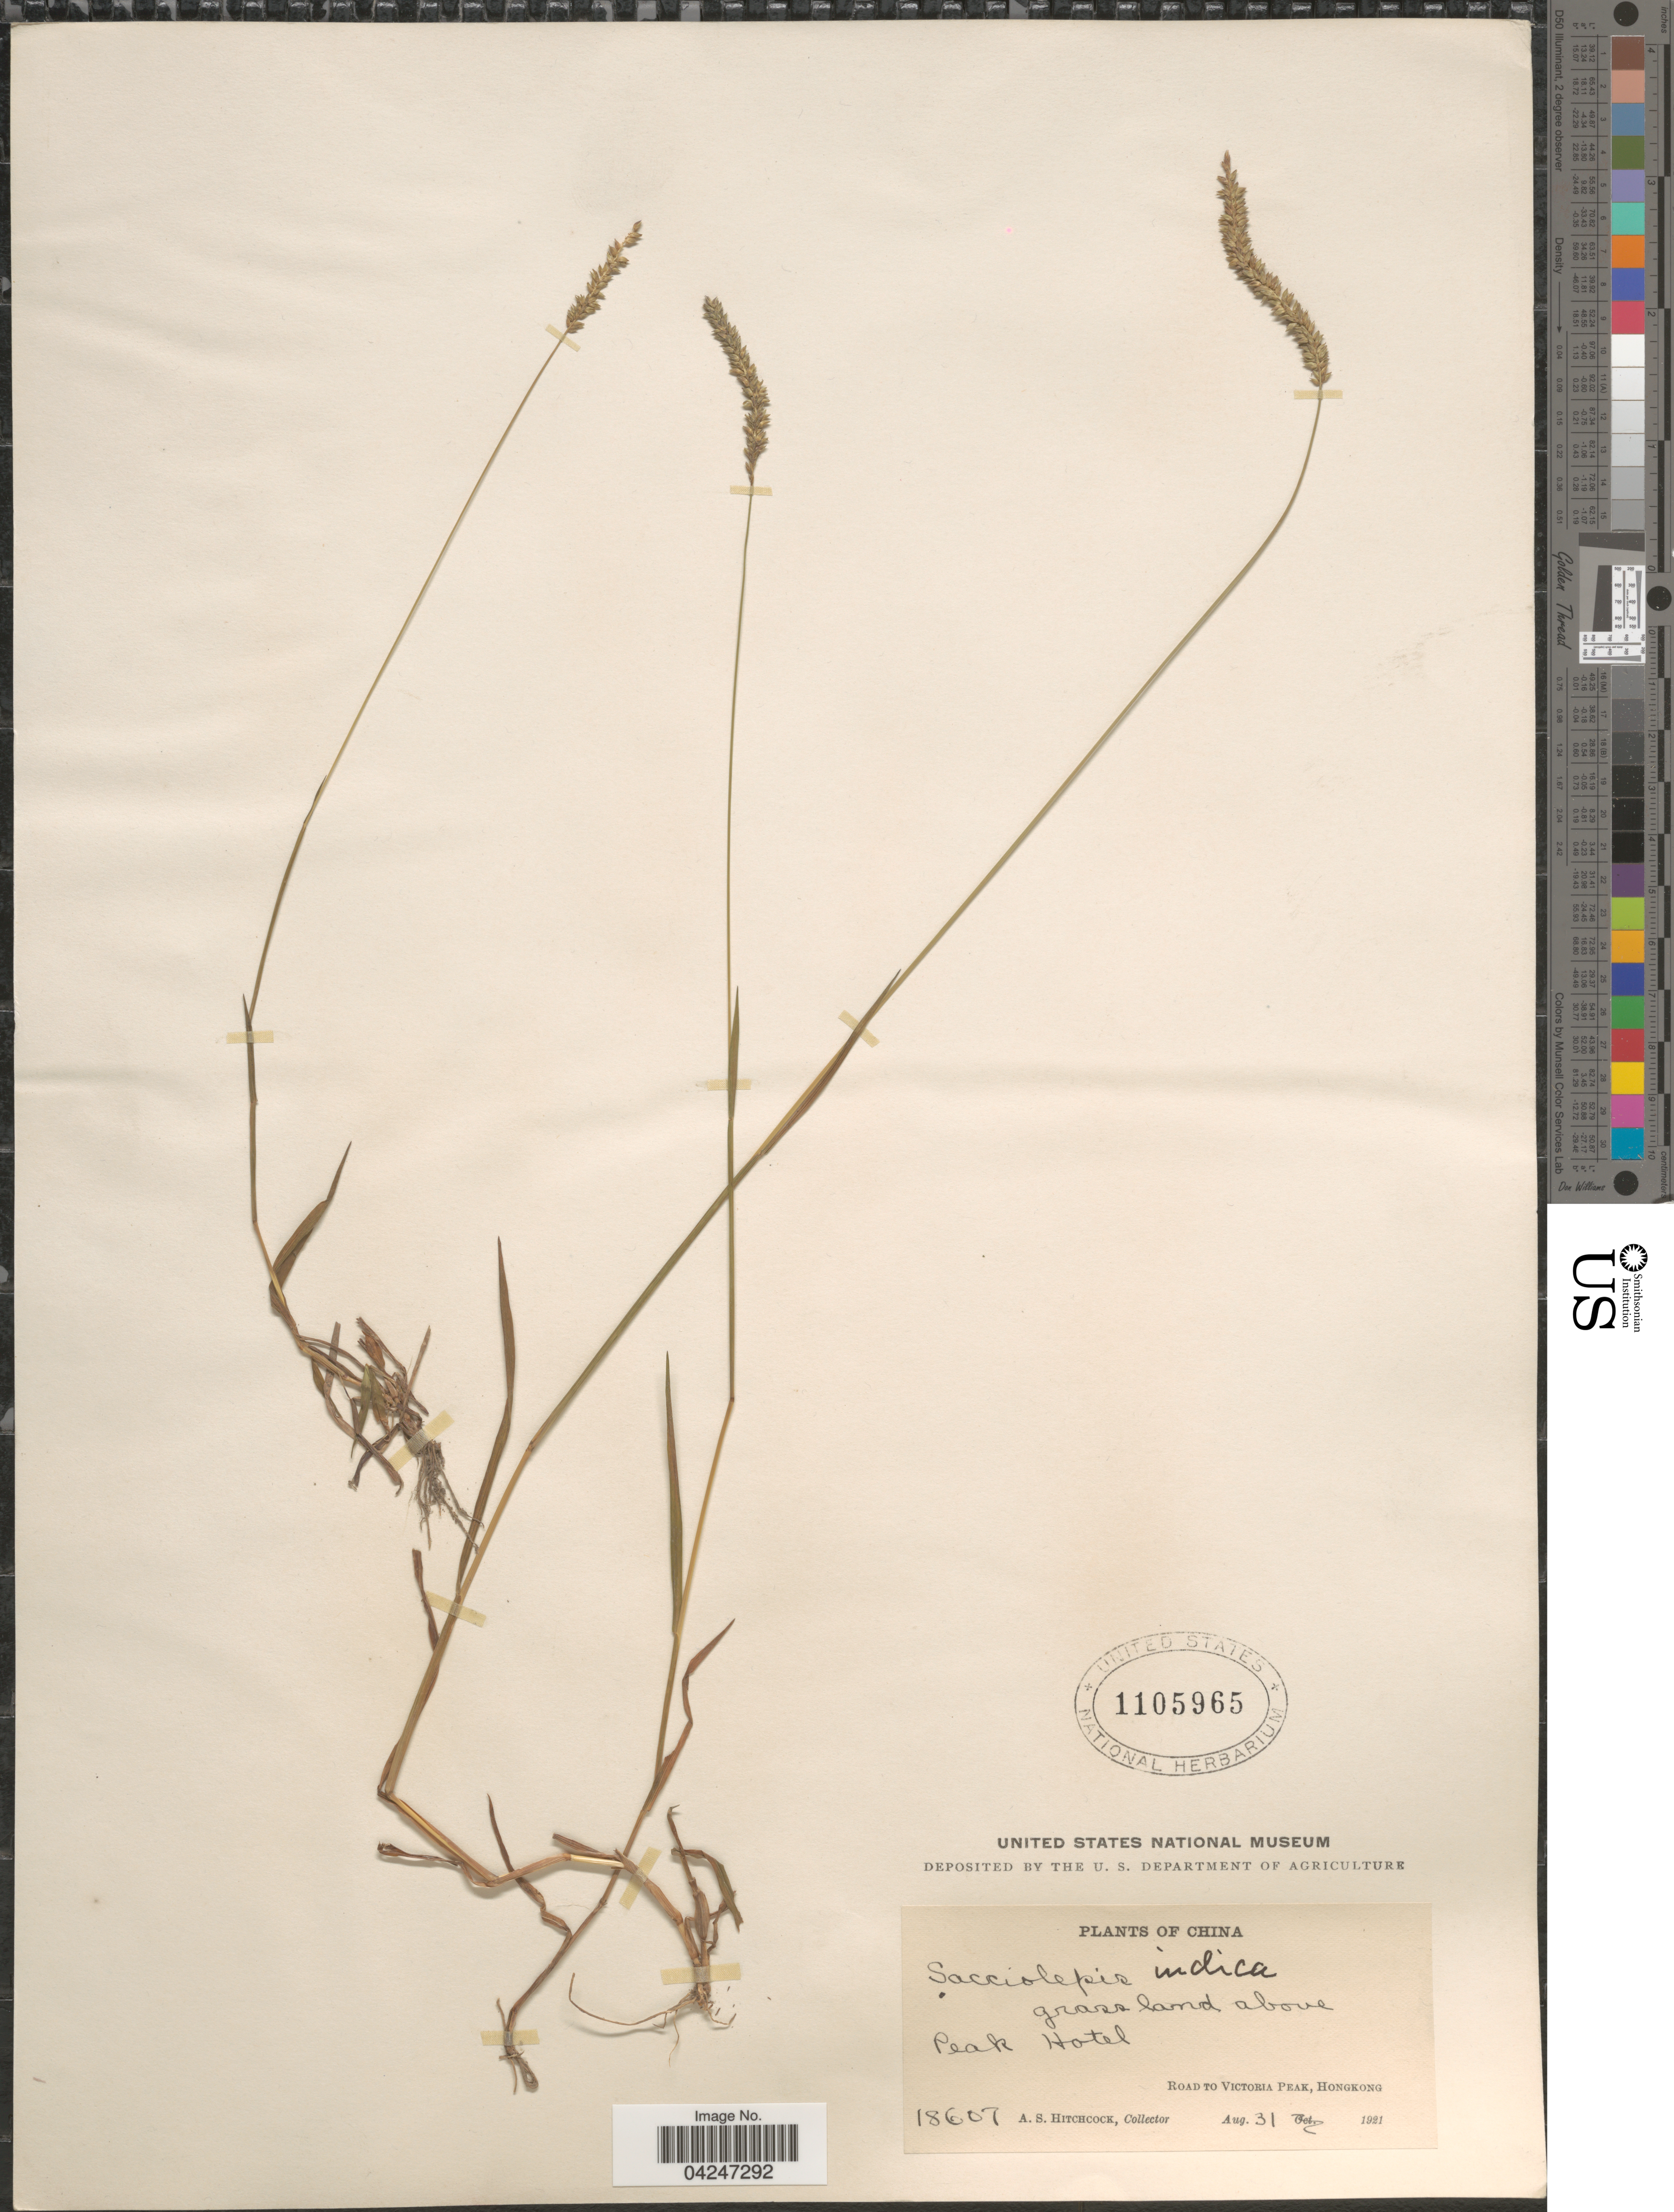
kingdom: Plantae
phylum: Tracheophyta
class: Liliopsida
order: Poales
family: Poaceae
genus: Sacciolepis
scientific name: Sacciolepis indica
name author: (L.) Chase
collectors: A. S. Hitchcock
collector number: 18607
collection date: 1921-08-31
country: China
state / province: Hong Kong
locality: Grass land above Peak Hotel. Road to Victoria Peak.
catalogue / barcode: US 1105965